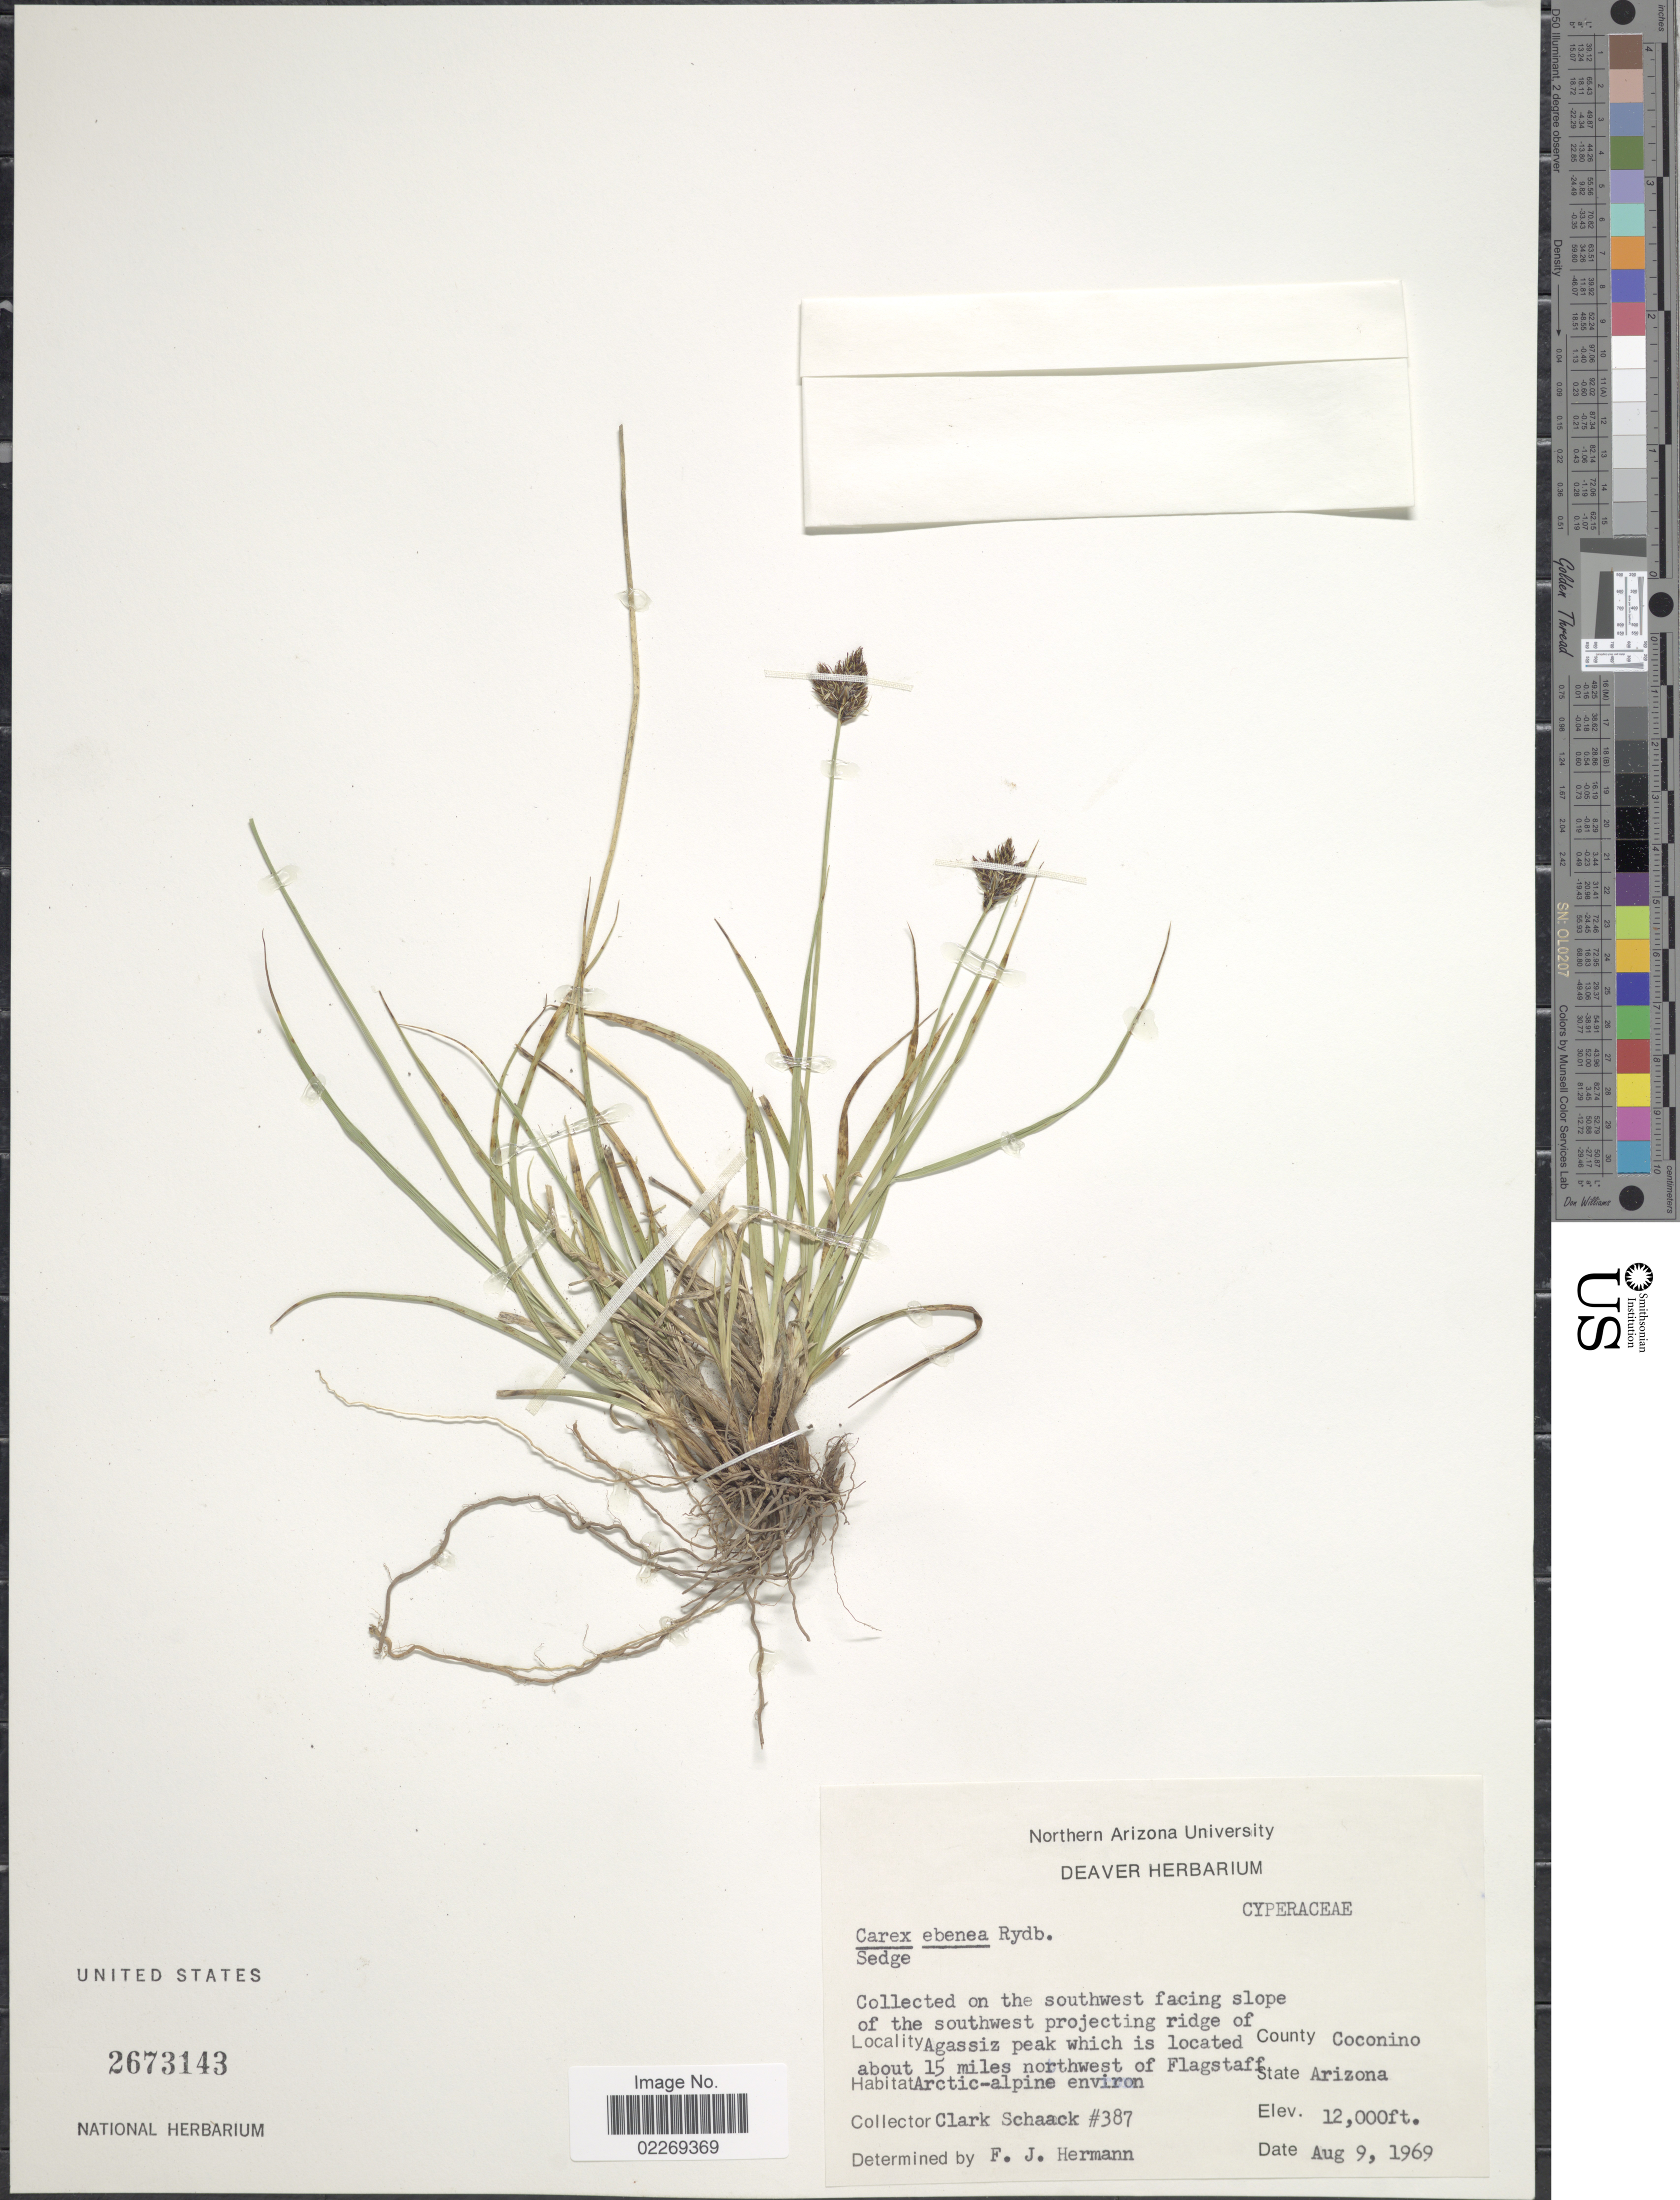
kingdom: Plantae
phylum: Tracheophyta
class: Liliopsida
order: Poales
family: Cyperaceae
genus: Carex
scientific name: Carex ebenea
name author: Rydb.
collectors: C. G. Schaack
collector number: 387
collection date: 1969-08-09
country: United States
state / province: Arizona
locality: The southwest slope of the southwest projecting ridge of Agassiz peak which is located about 15 miles northwest of Flagstaff. County Coconino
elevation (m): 3658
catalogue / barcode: US 2673143